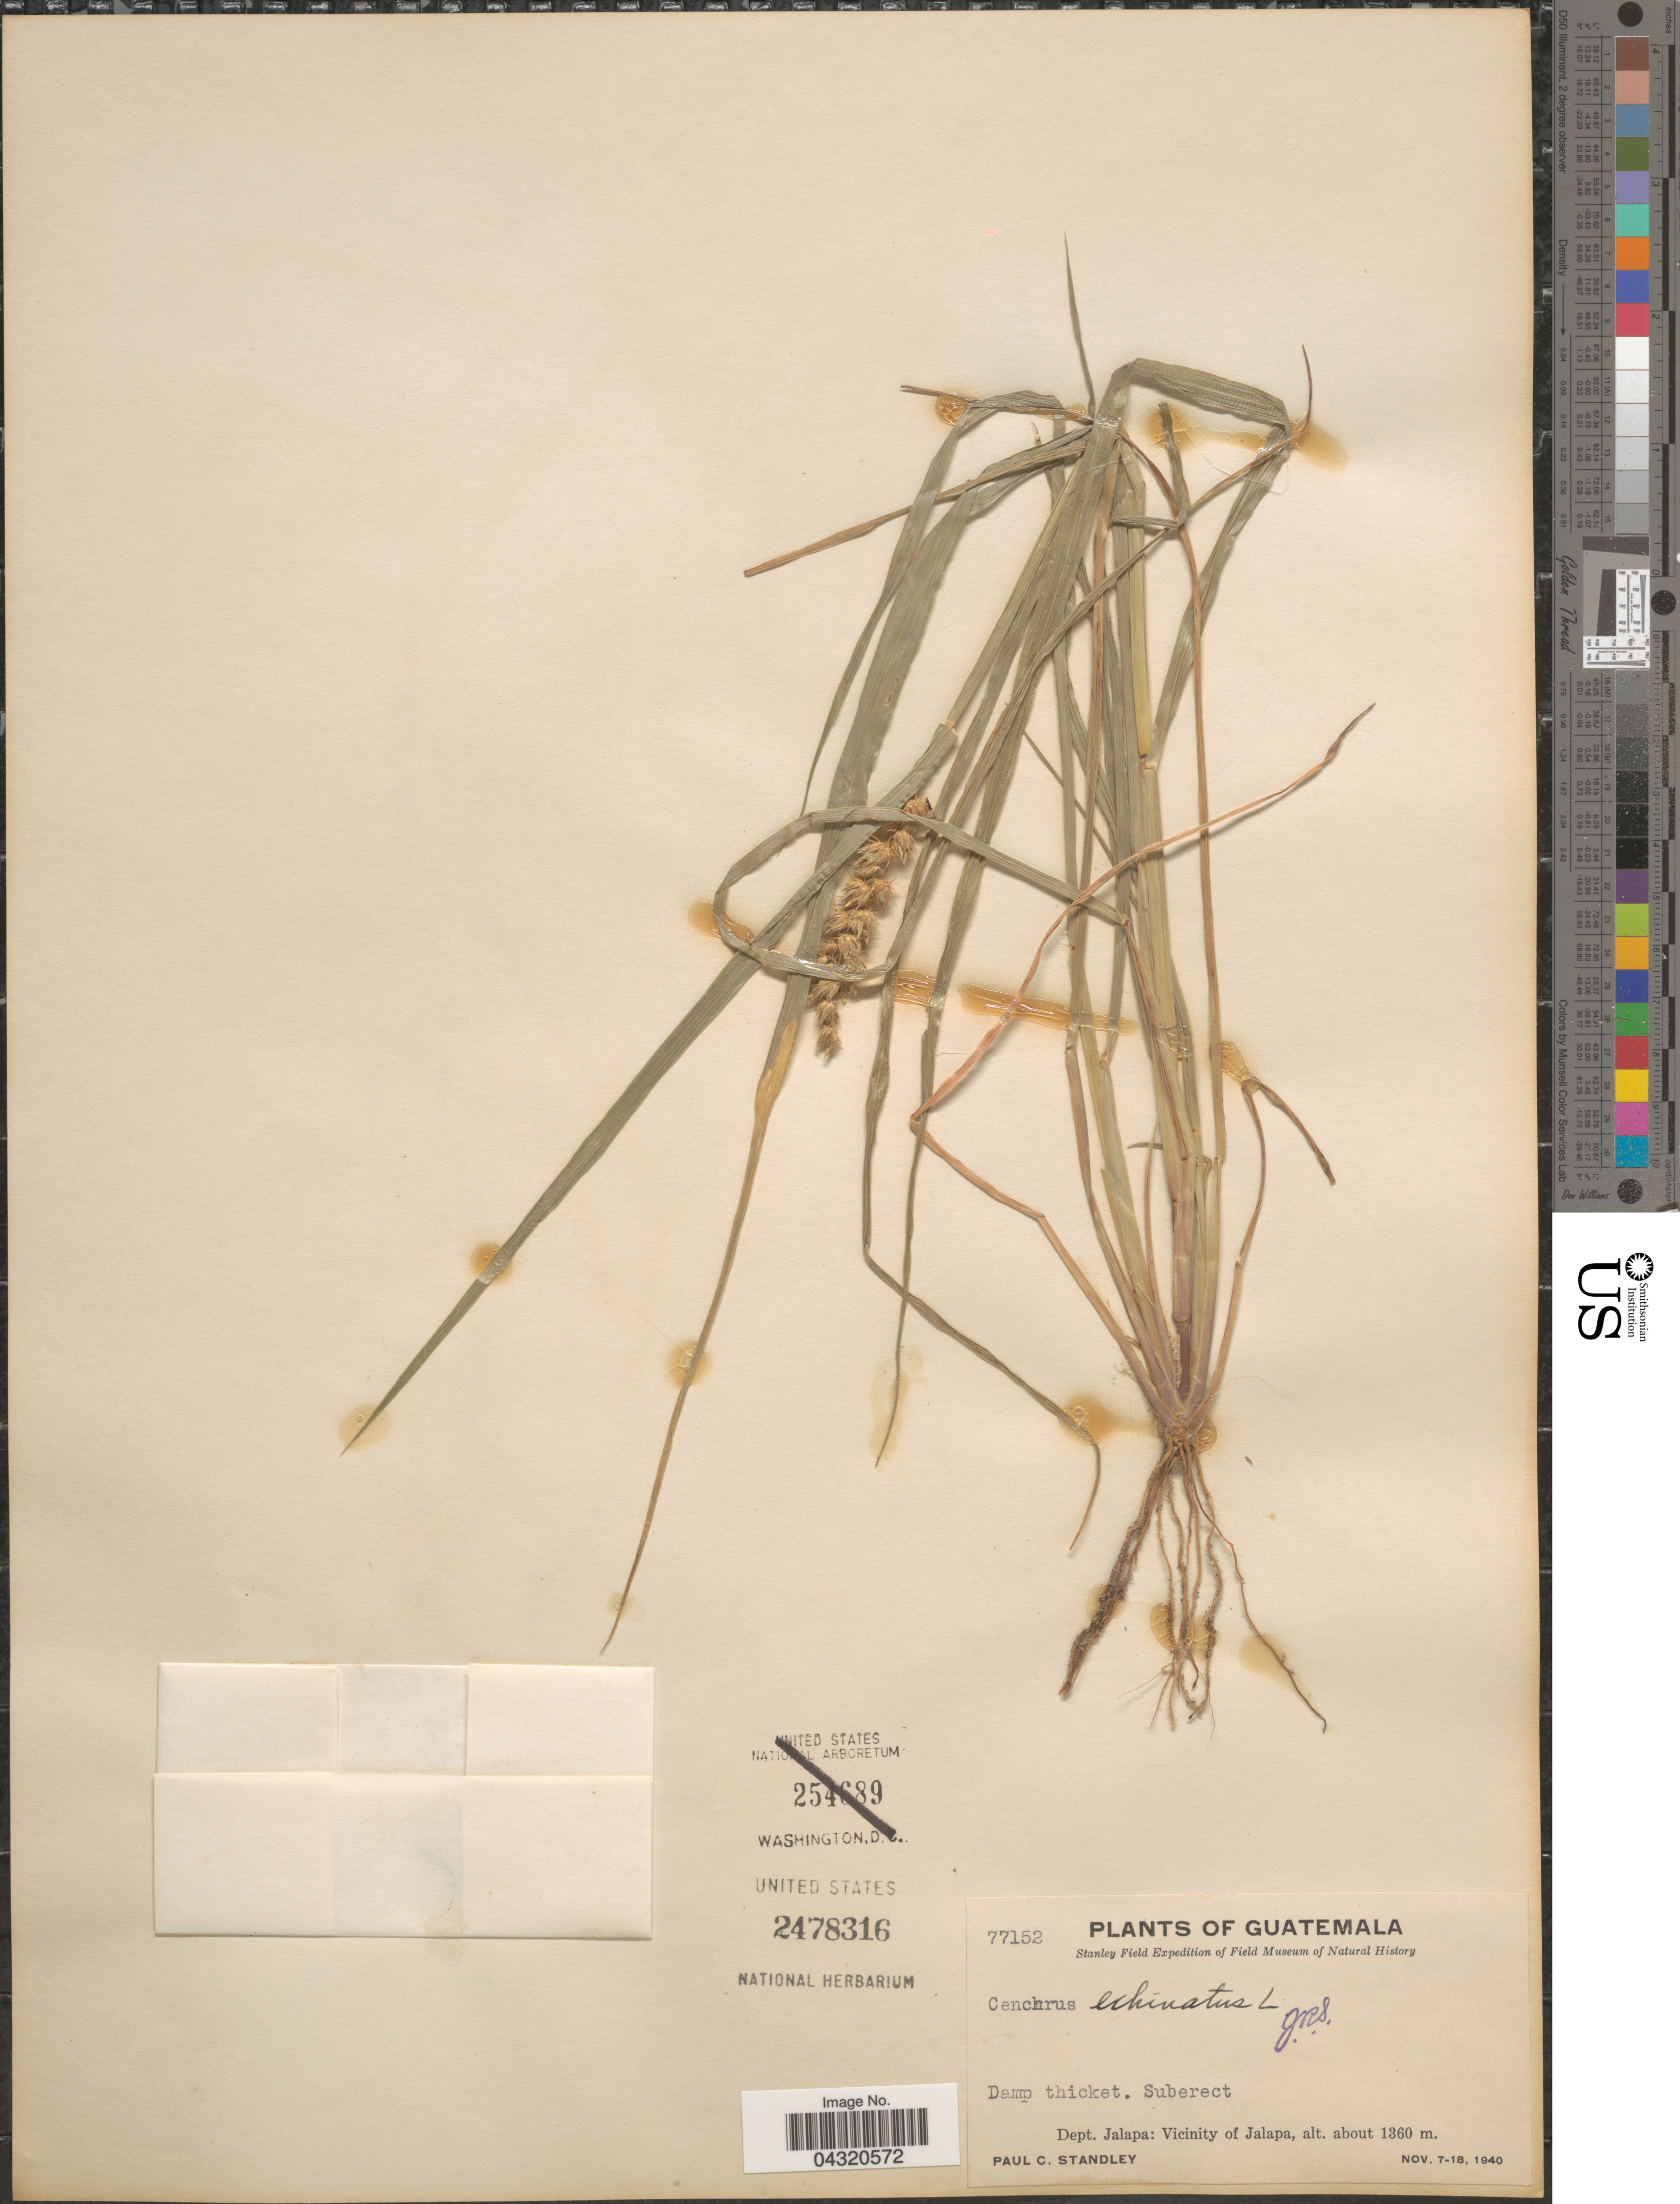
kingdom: Plantae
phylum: Tracheophyta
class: Liliopsida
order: Poales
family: Poaceae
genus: Cenchrus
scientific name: Cenchrus echinatus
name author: L.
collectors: P. C. Standley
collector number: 77152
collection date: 1940-11-07/1940-11-18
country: Guatemala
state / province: Jalapa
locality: Stanley Field Expedition. Dept. Jalapa: Vicinity of Jalapa.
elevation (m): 1360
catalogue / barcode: US 2478316